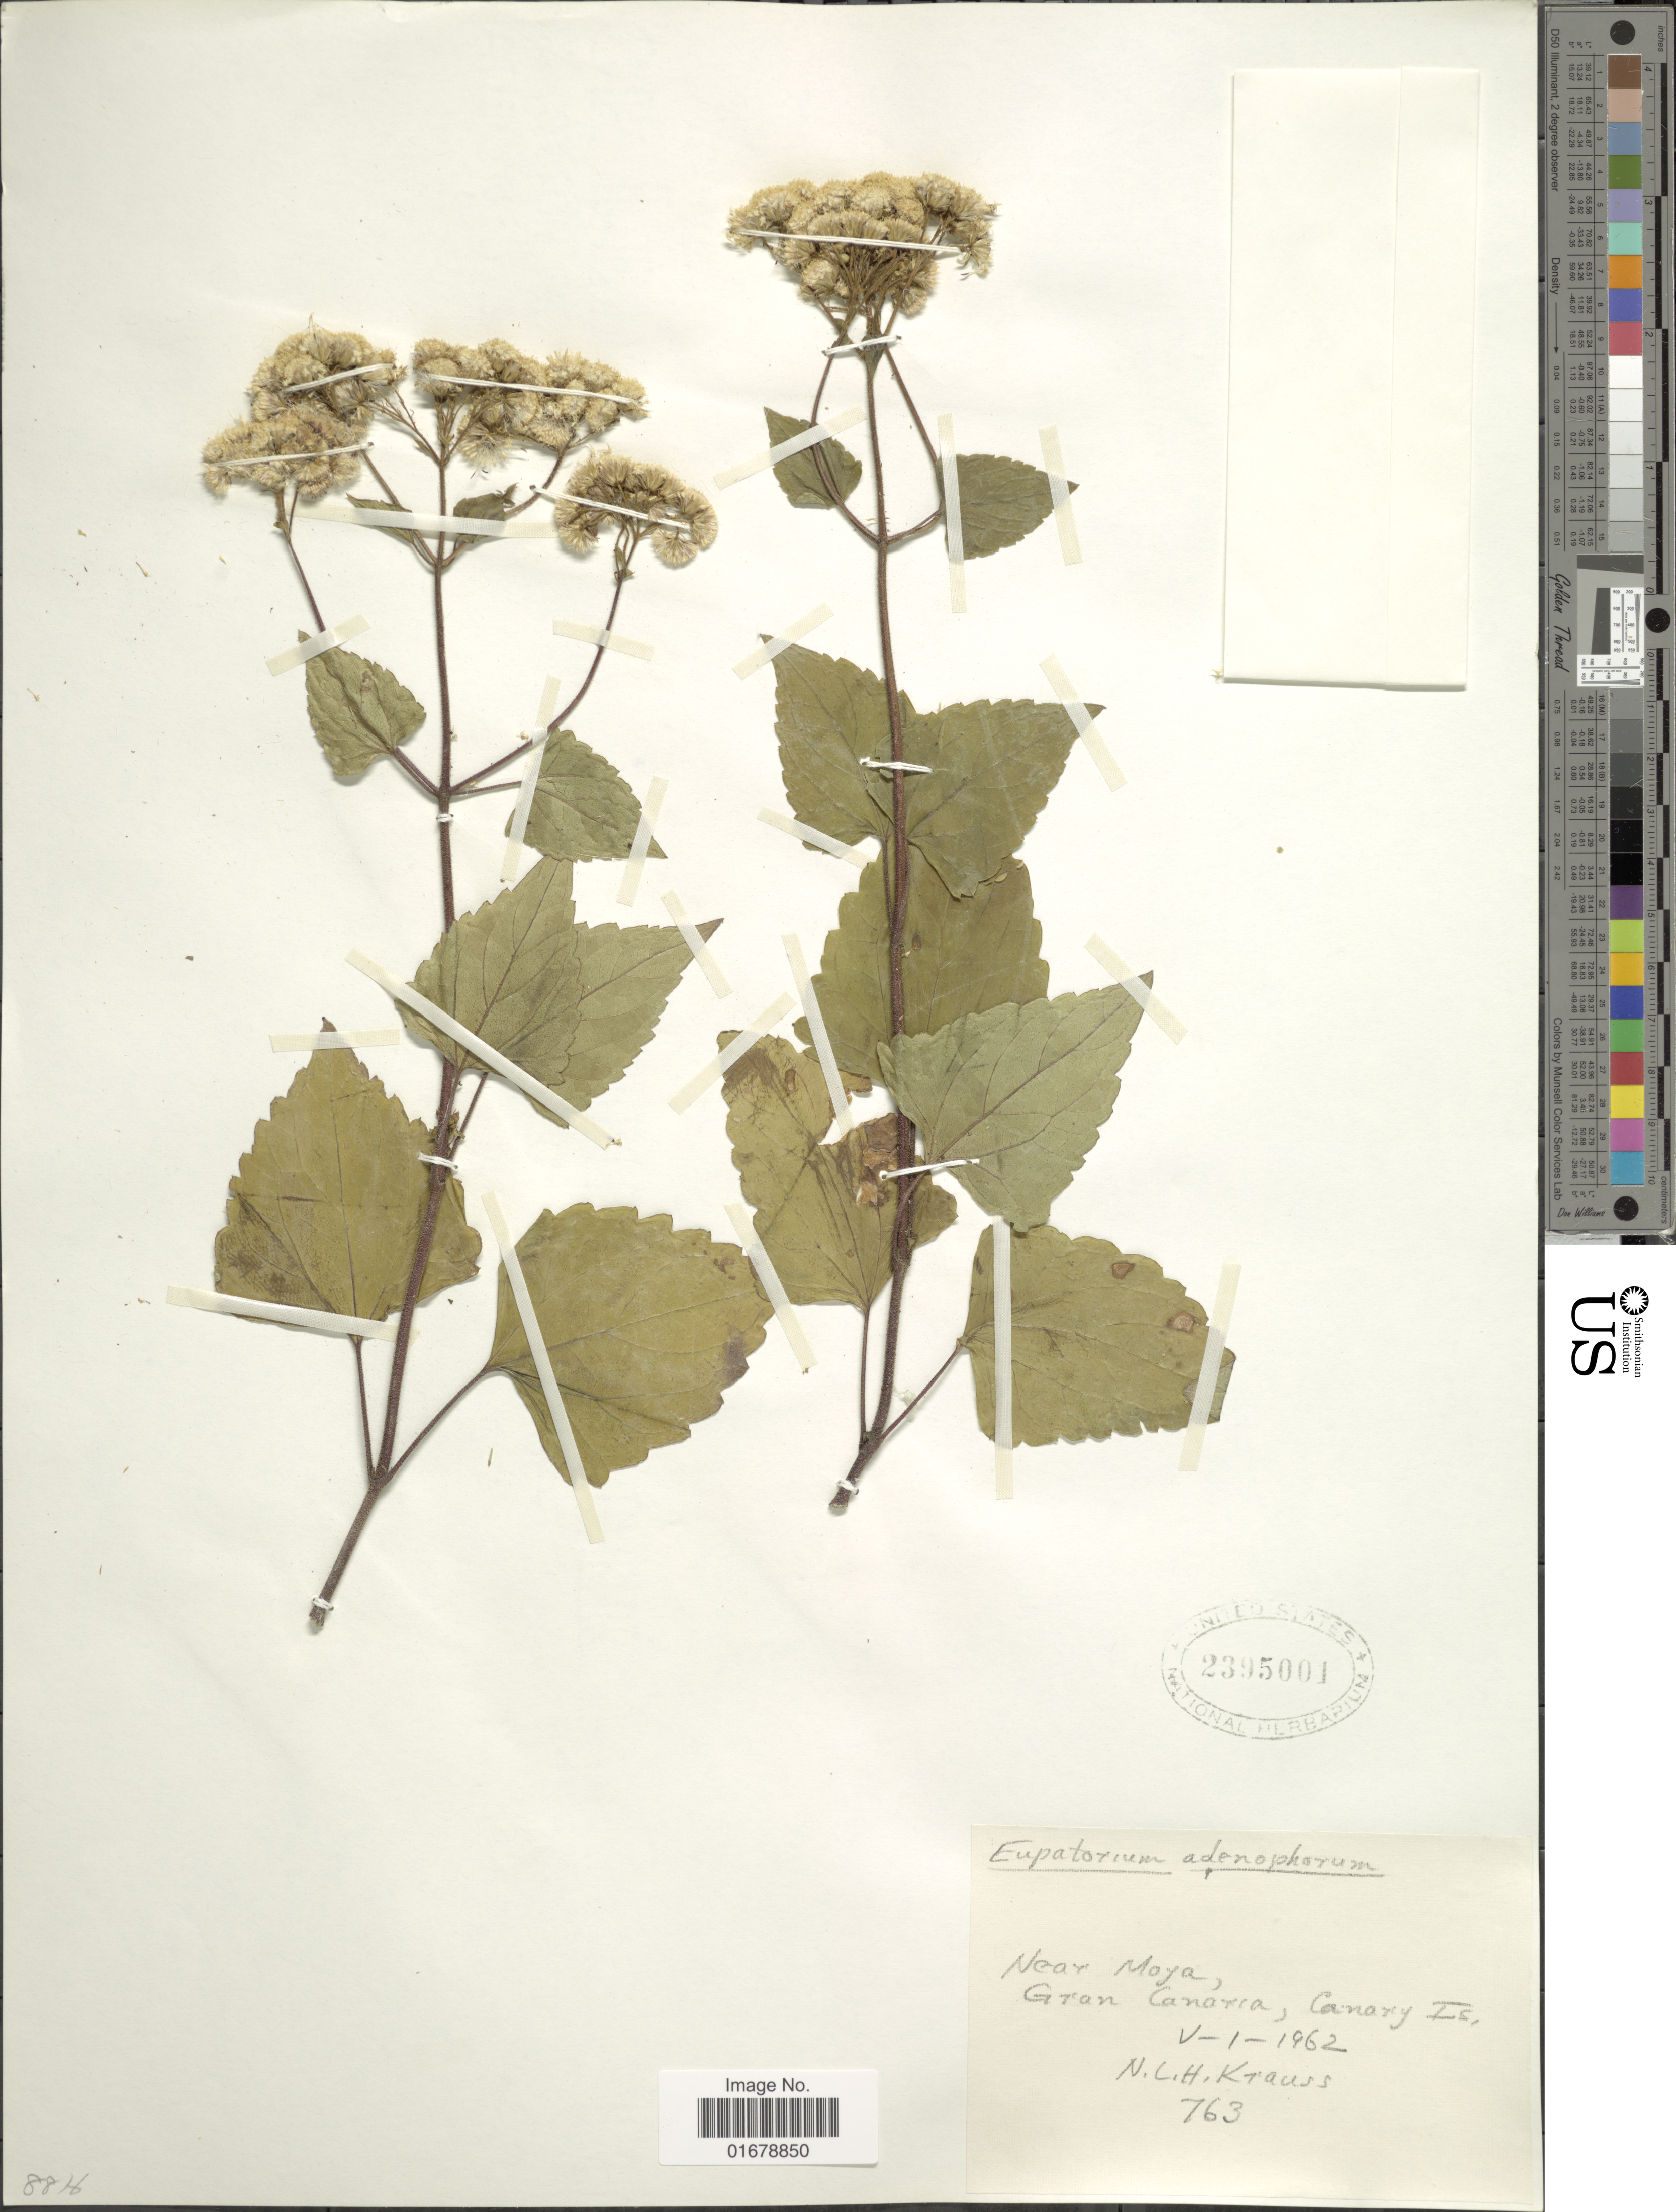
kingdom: Plantae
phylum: Tracheophyta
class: Magnoliopsida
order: Asterales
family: Asteraceae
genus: Ageratina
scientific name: Ageratina adenophora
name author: (Spreng.) R.M. King & H. Rob.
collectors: N. Krauss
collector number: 763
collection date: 1962-05-01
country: Spain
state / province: Canarias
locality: Near Moya, Gran Canaria, Canary Is.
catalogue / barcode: US 2395001